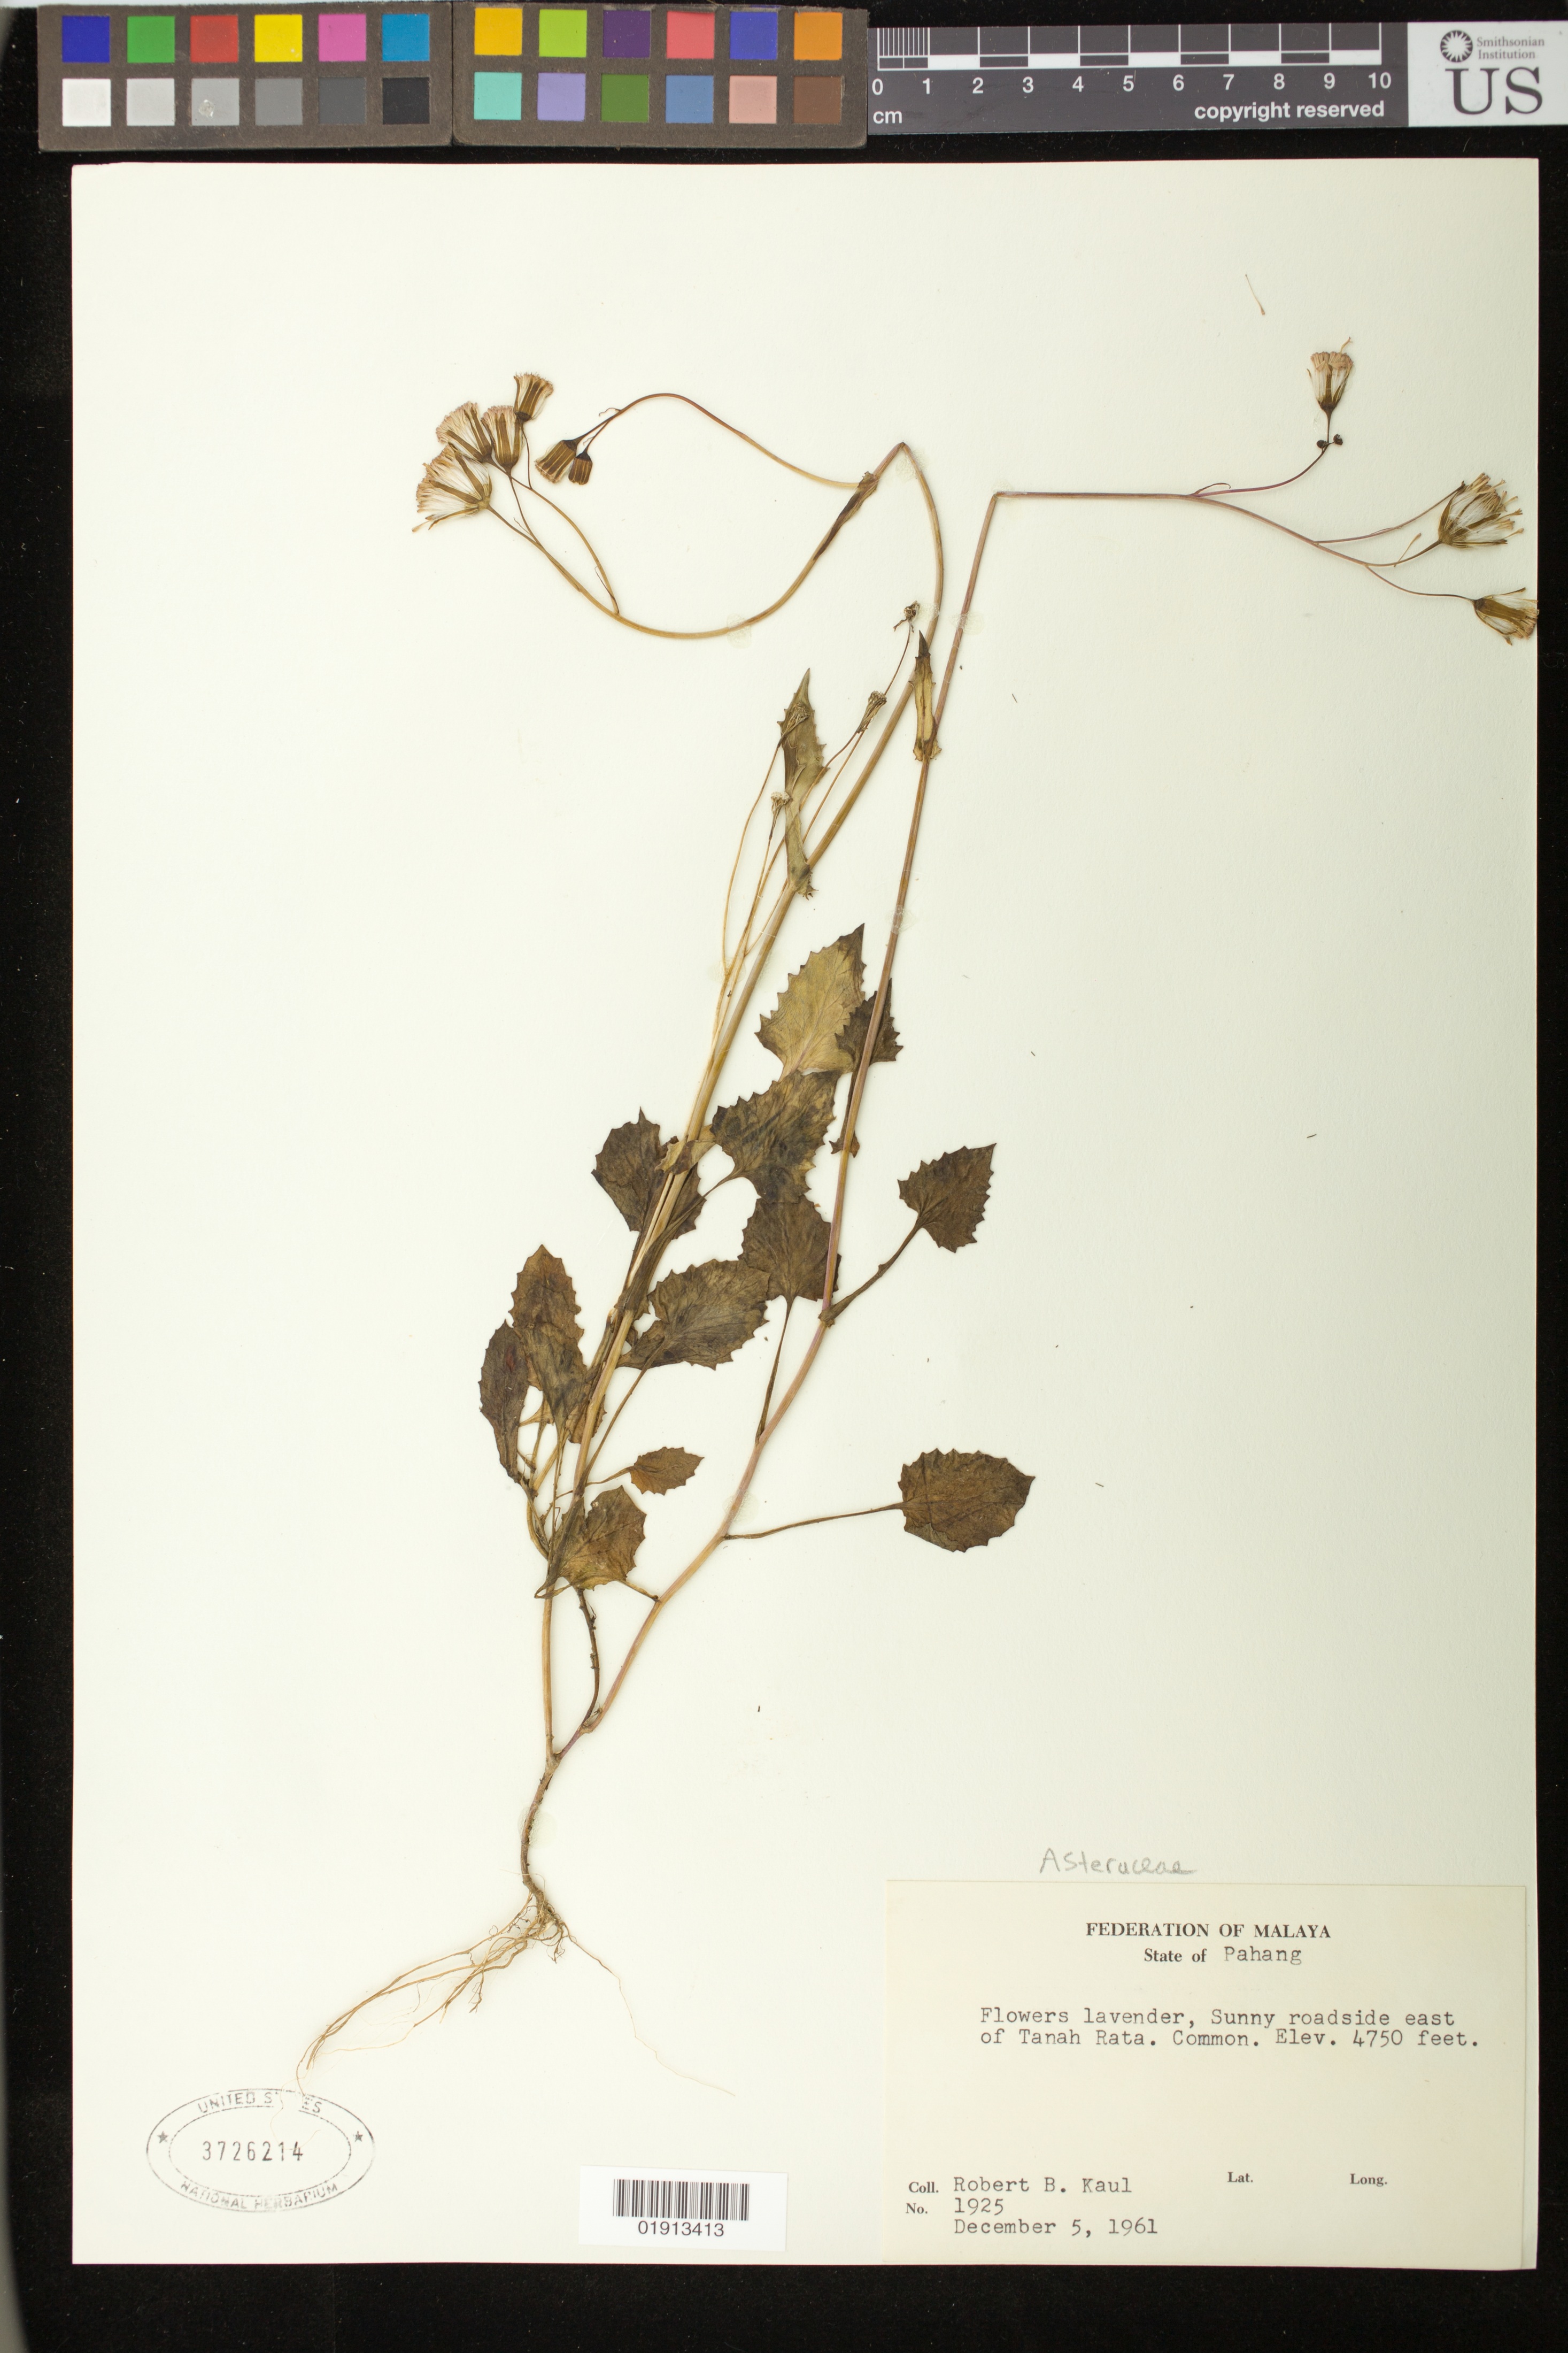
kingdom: Plantae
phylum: Tracheophyta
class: Magnoliopsida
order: Asterales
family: Asteraceae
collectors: R. Kaul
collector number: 1925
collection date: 1961-12-05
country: Malaysia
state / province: Pahang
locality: Roadside east of Tanah Rata.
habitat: Sunny roadside.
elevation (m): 1448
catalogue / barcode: US 3726214